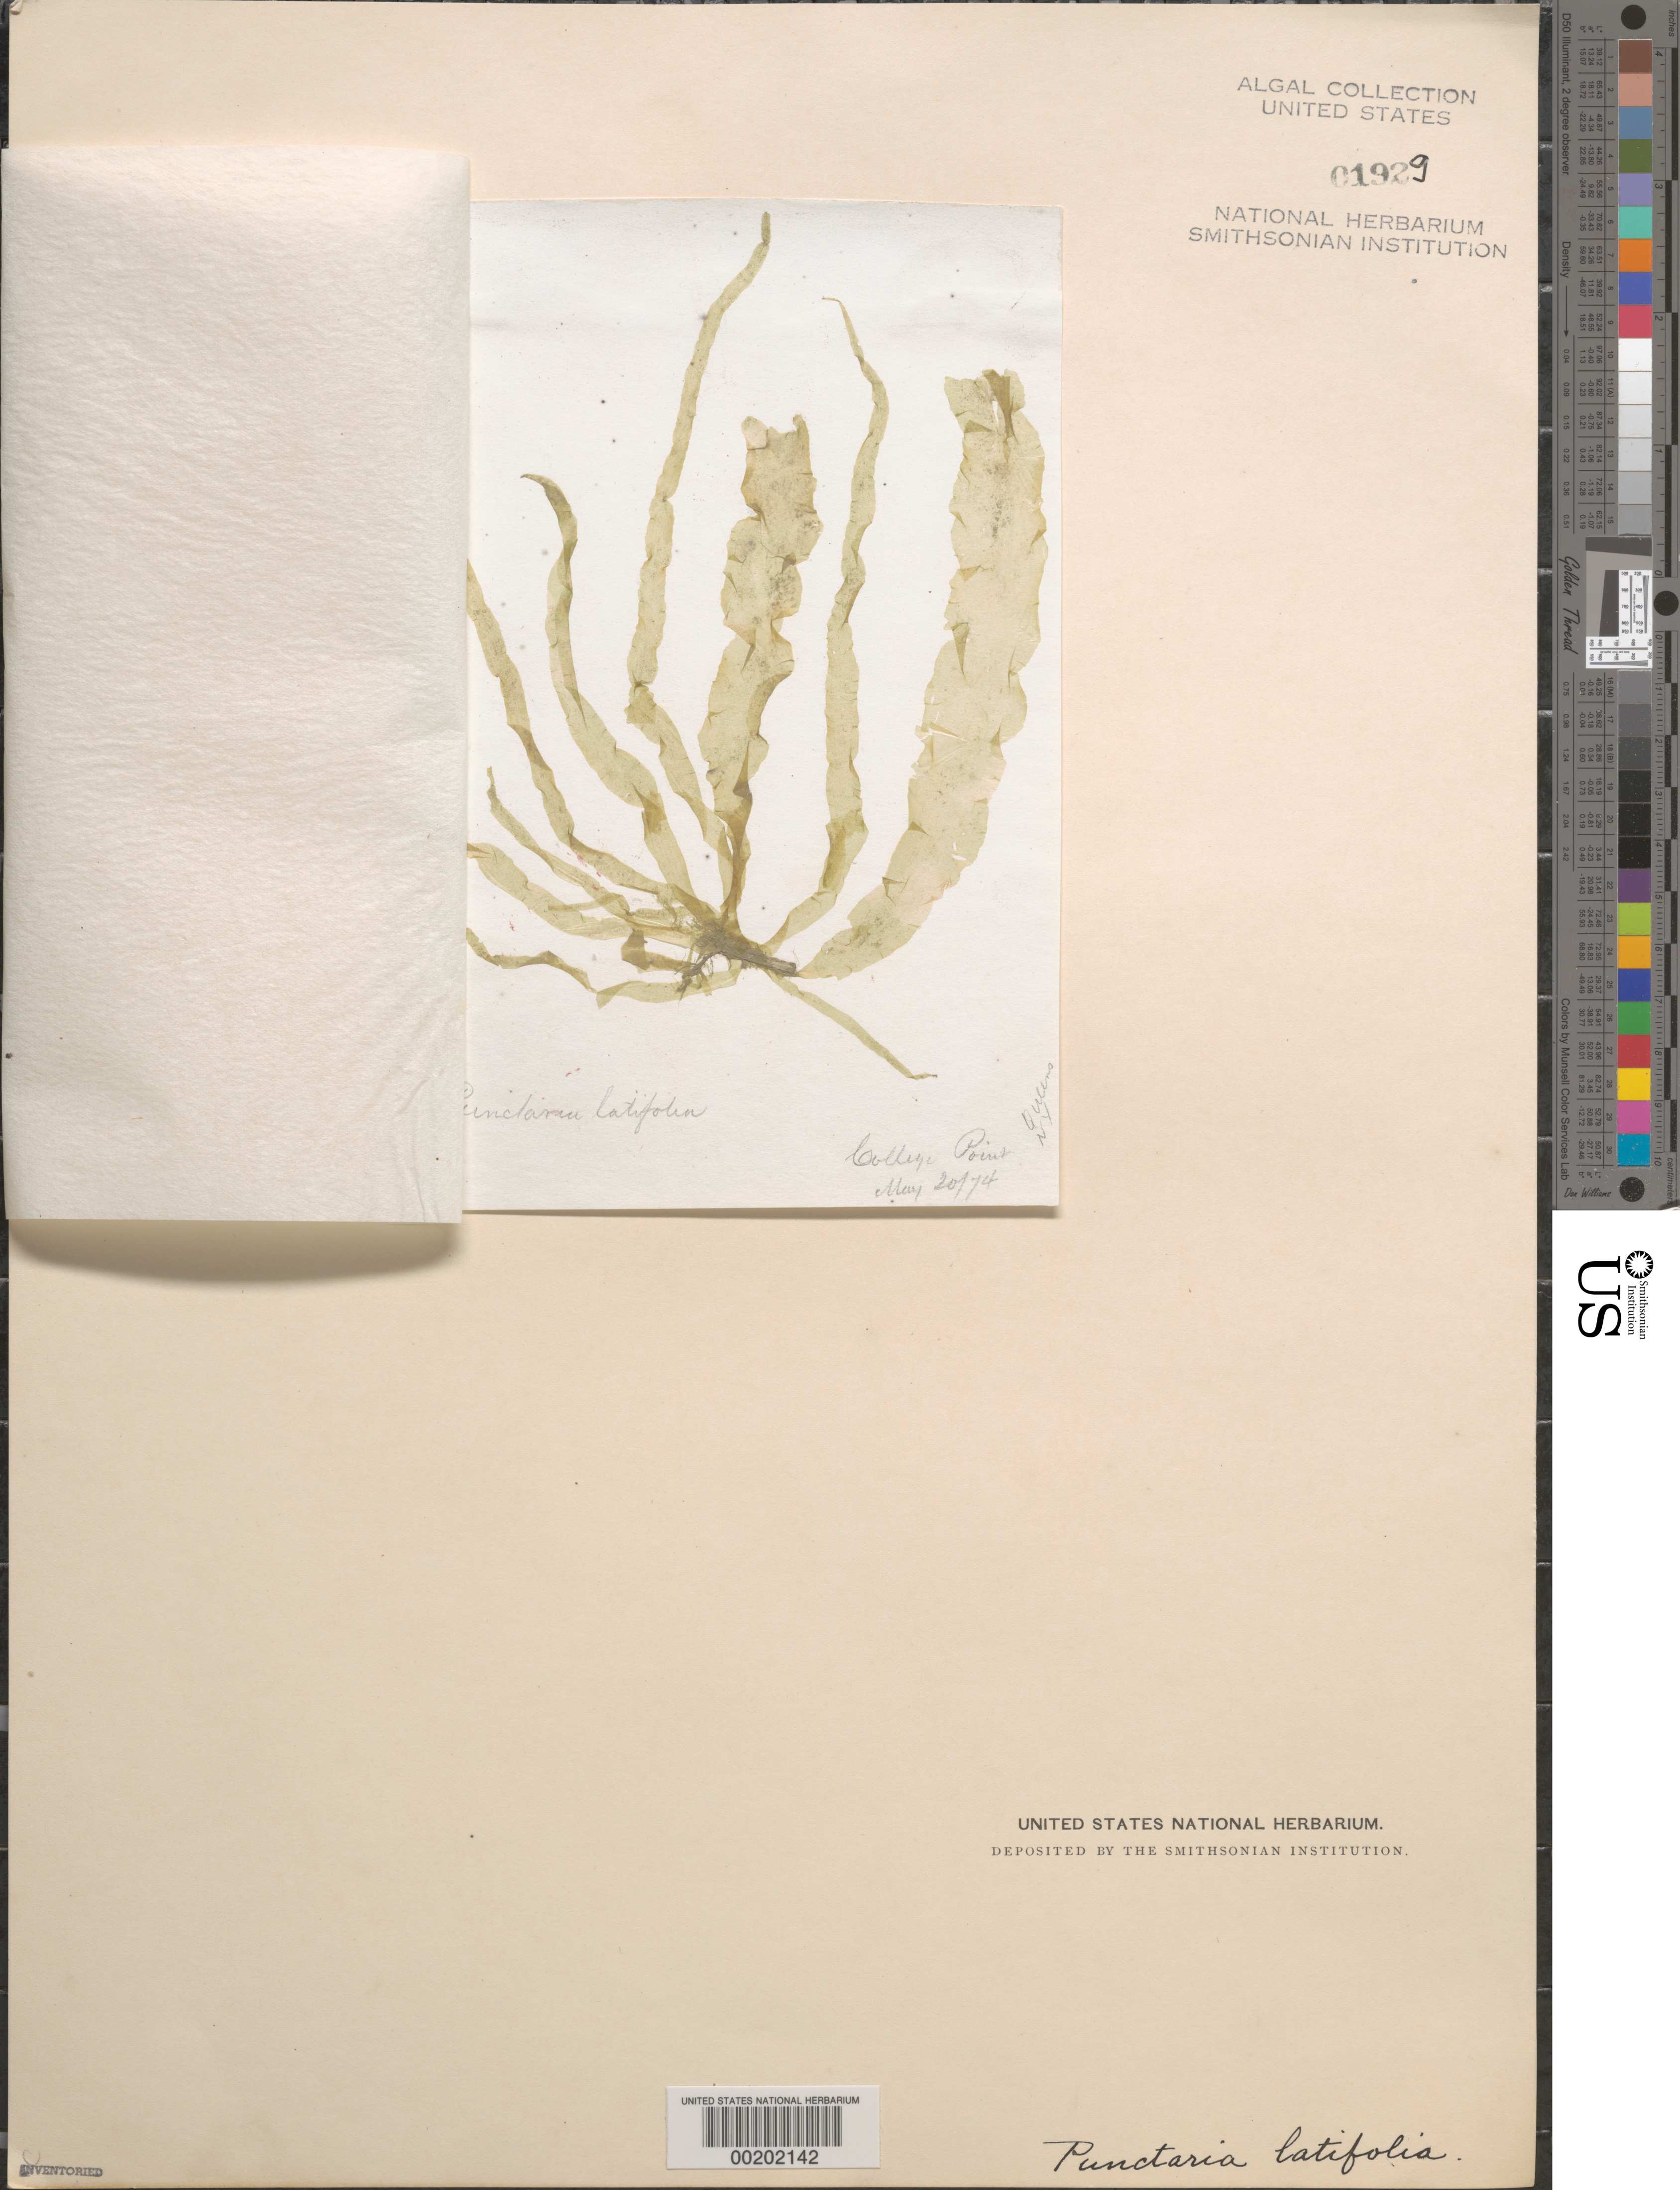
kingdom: Chromista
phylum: Ochrophyta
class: Phaeophyceae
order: Dictyosiphonales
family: Punctariaceae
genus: Punctaria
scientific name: Punctaria latifolia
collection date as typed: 20 May 1874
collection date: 1874-05-20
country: United States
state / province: New York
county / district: Queens County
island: Long Island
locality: College Point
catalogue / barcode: US 1929